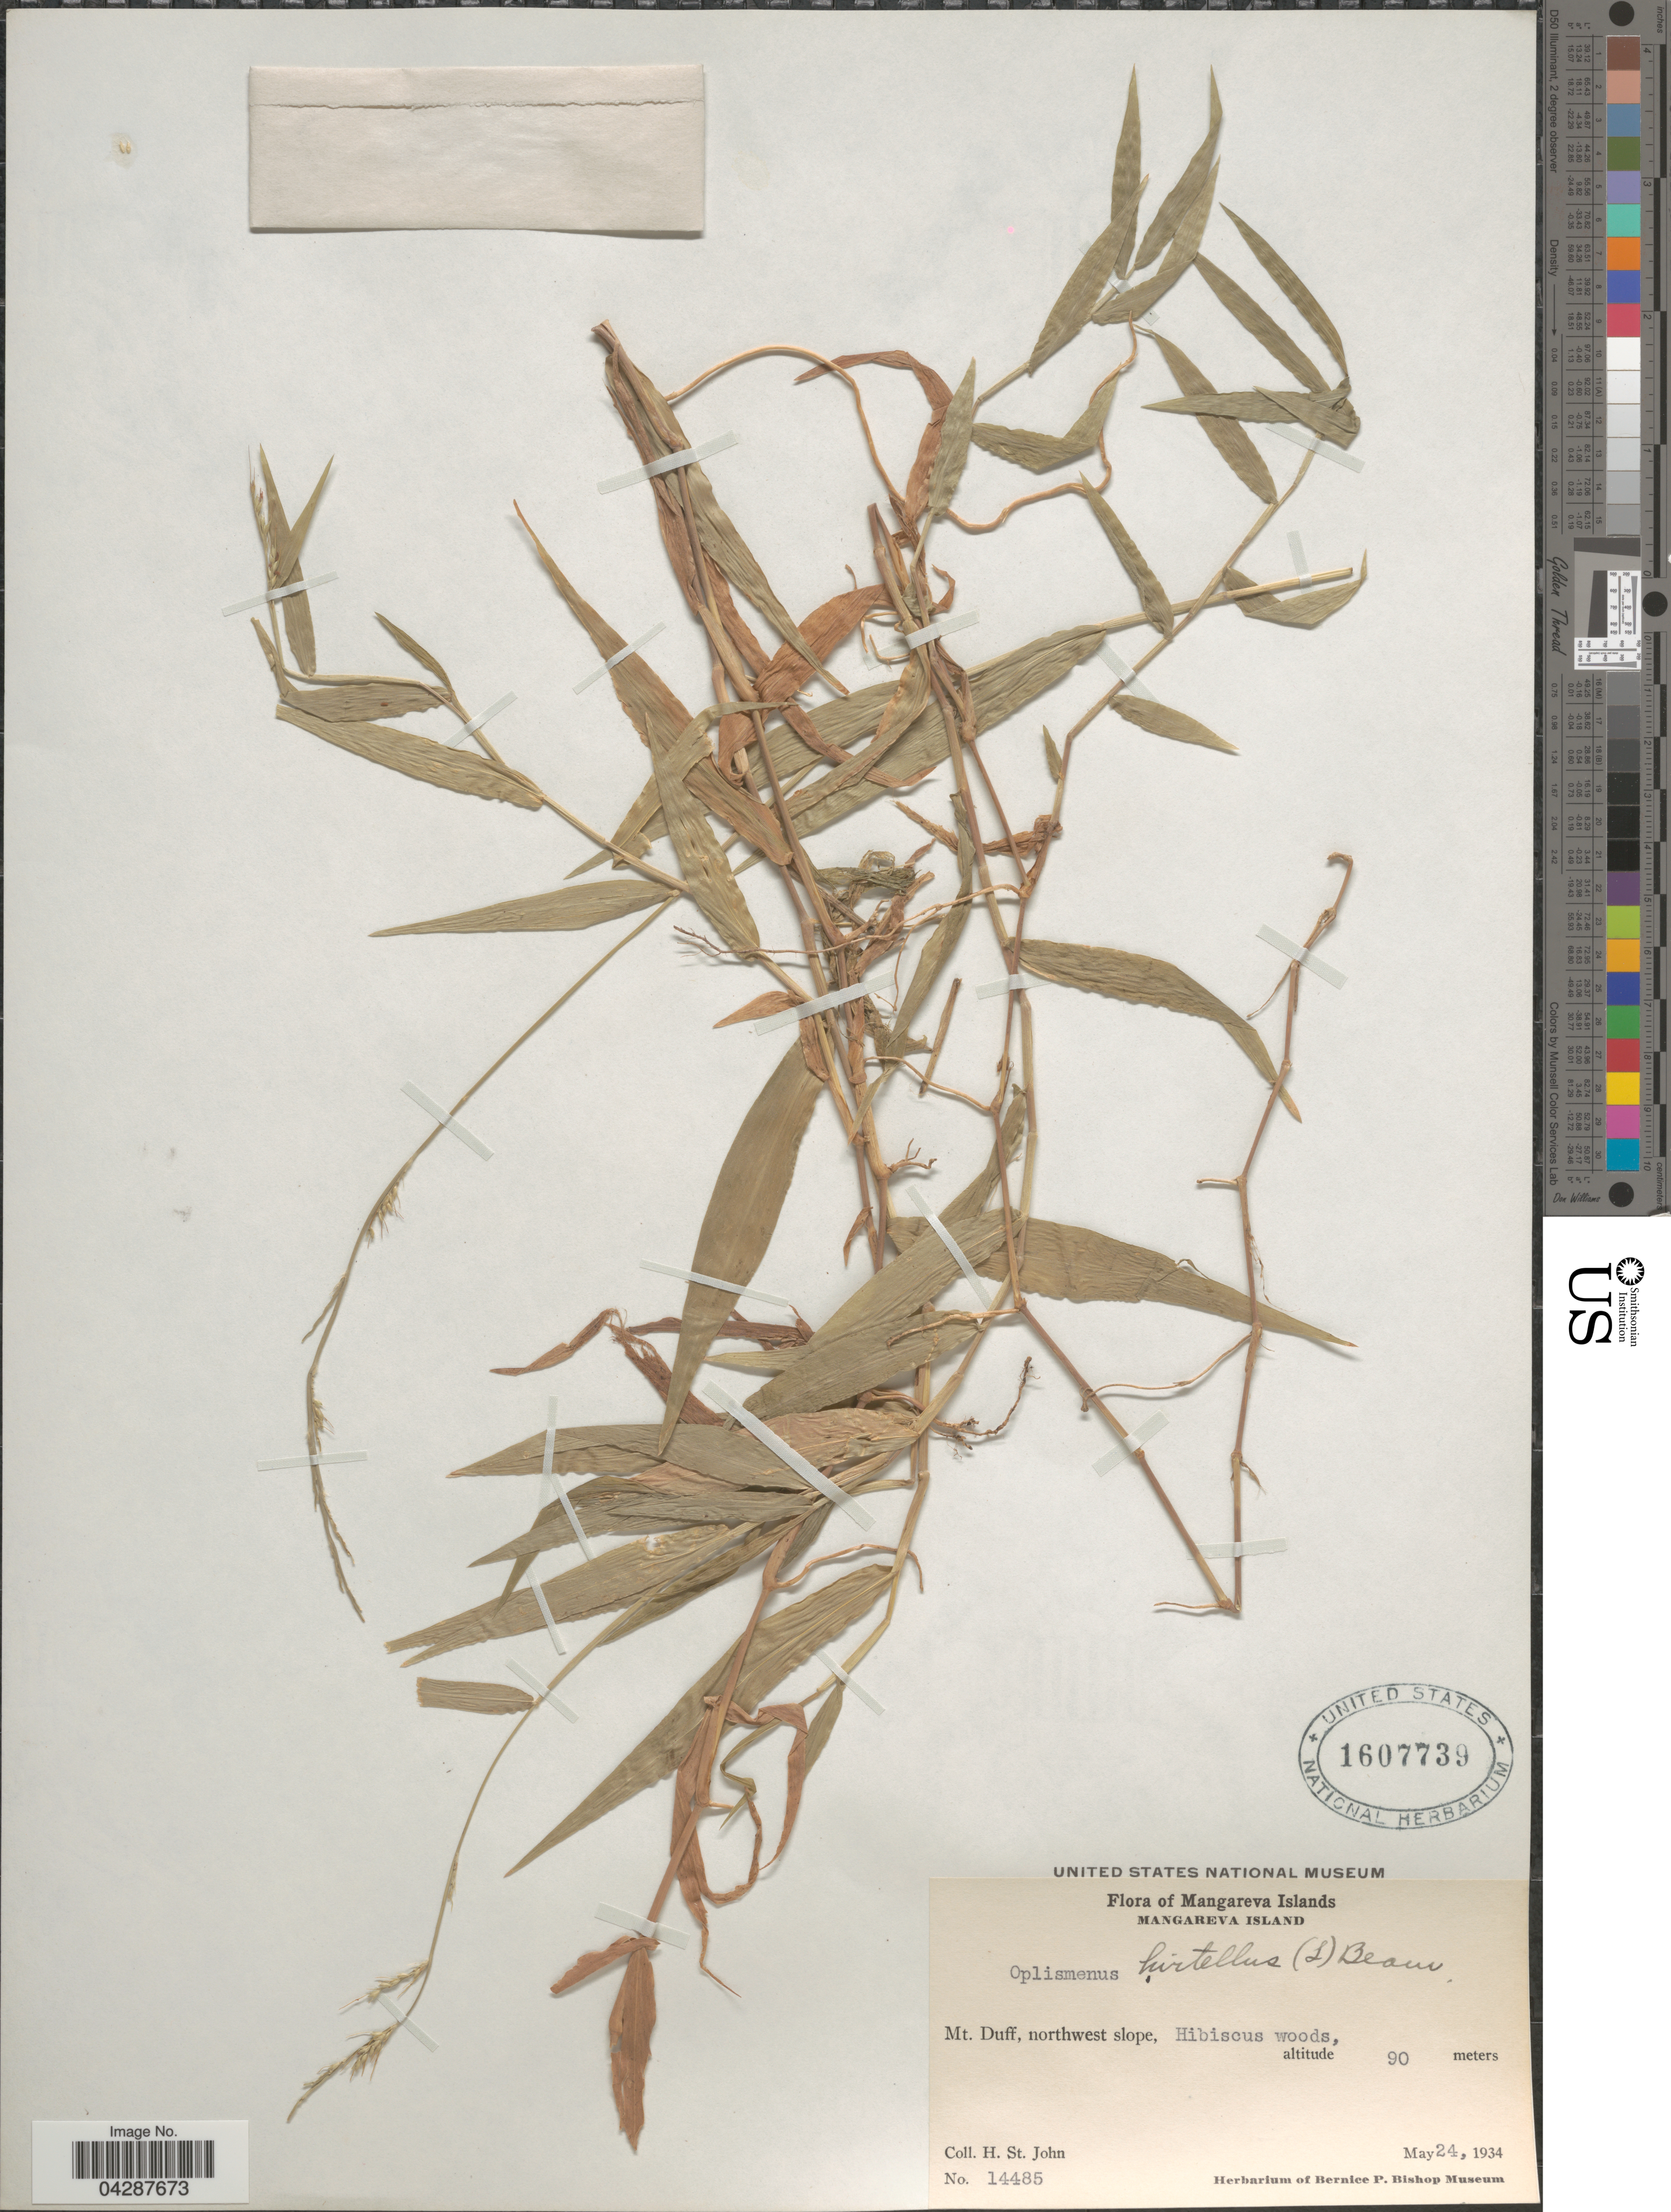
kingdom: Plantae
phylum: Tracheophyta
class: Liliopsida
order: Poales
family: Poaceae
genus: Oplismenus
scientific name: Oplismenus hirtellus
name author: (L.) P. Beauv.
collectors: H. St. John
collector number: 14485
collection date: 1934-05-24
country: French Polynesia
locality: Mangareva Islands. Mt. Duff, northwest slope.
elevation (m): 90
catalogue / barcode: US 1607739